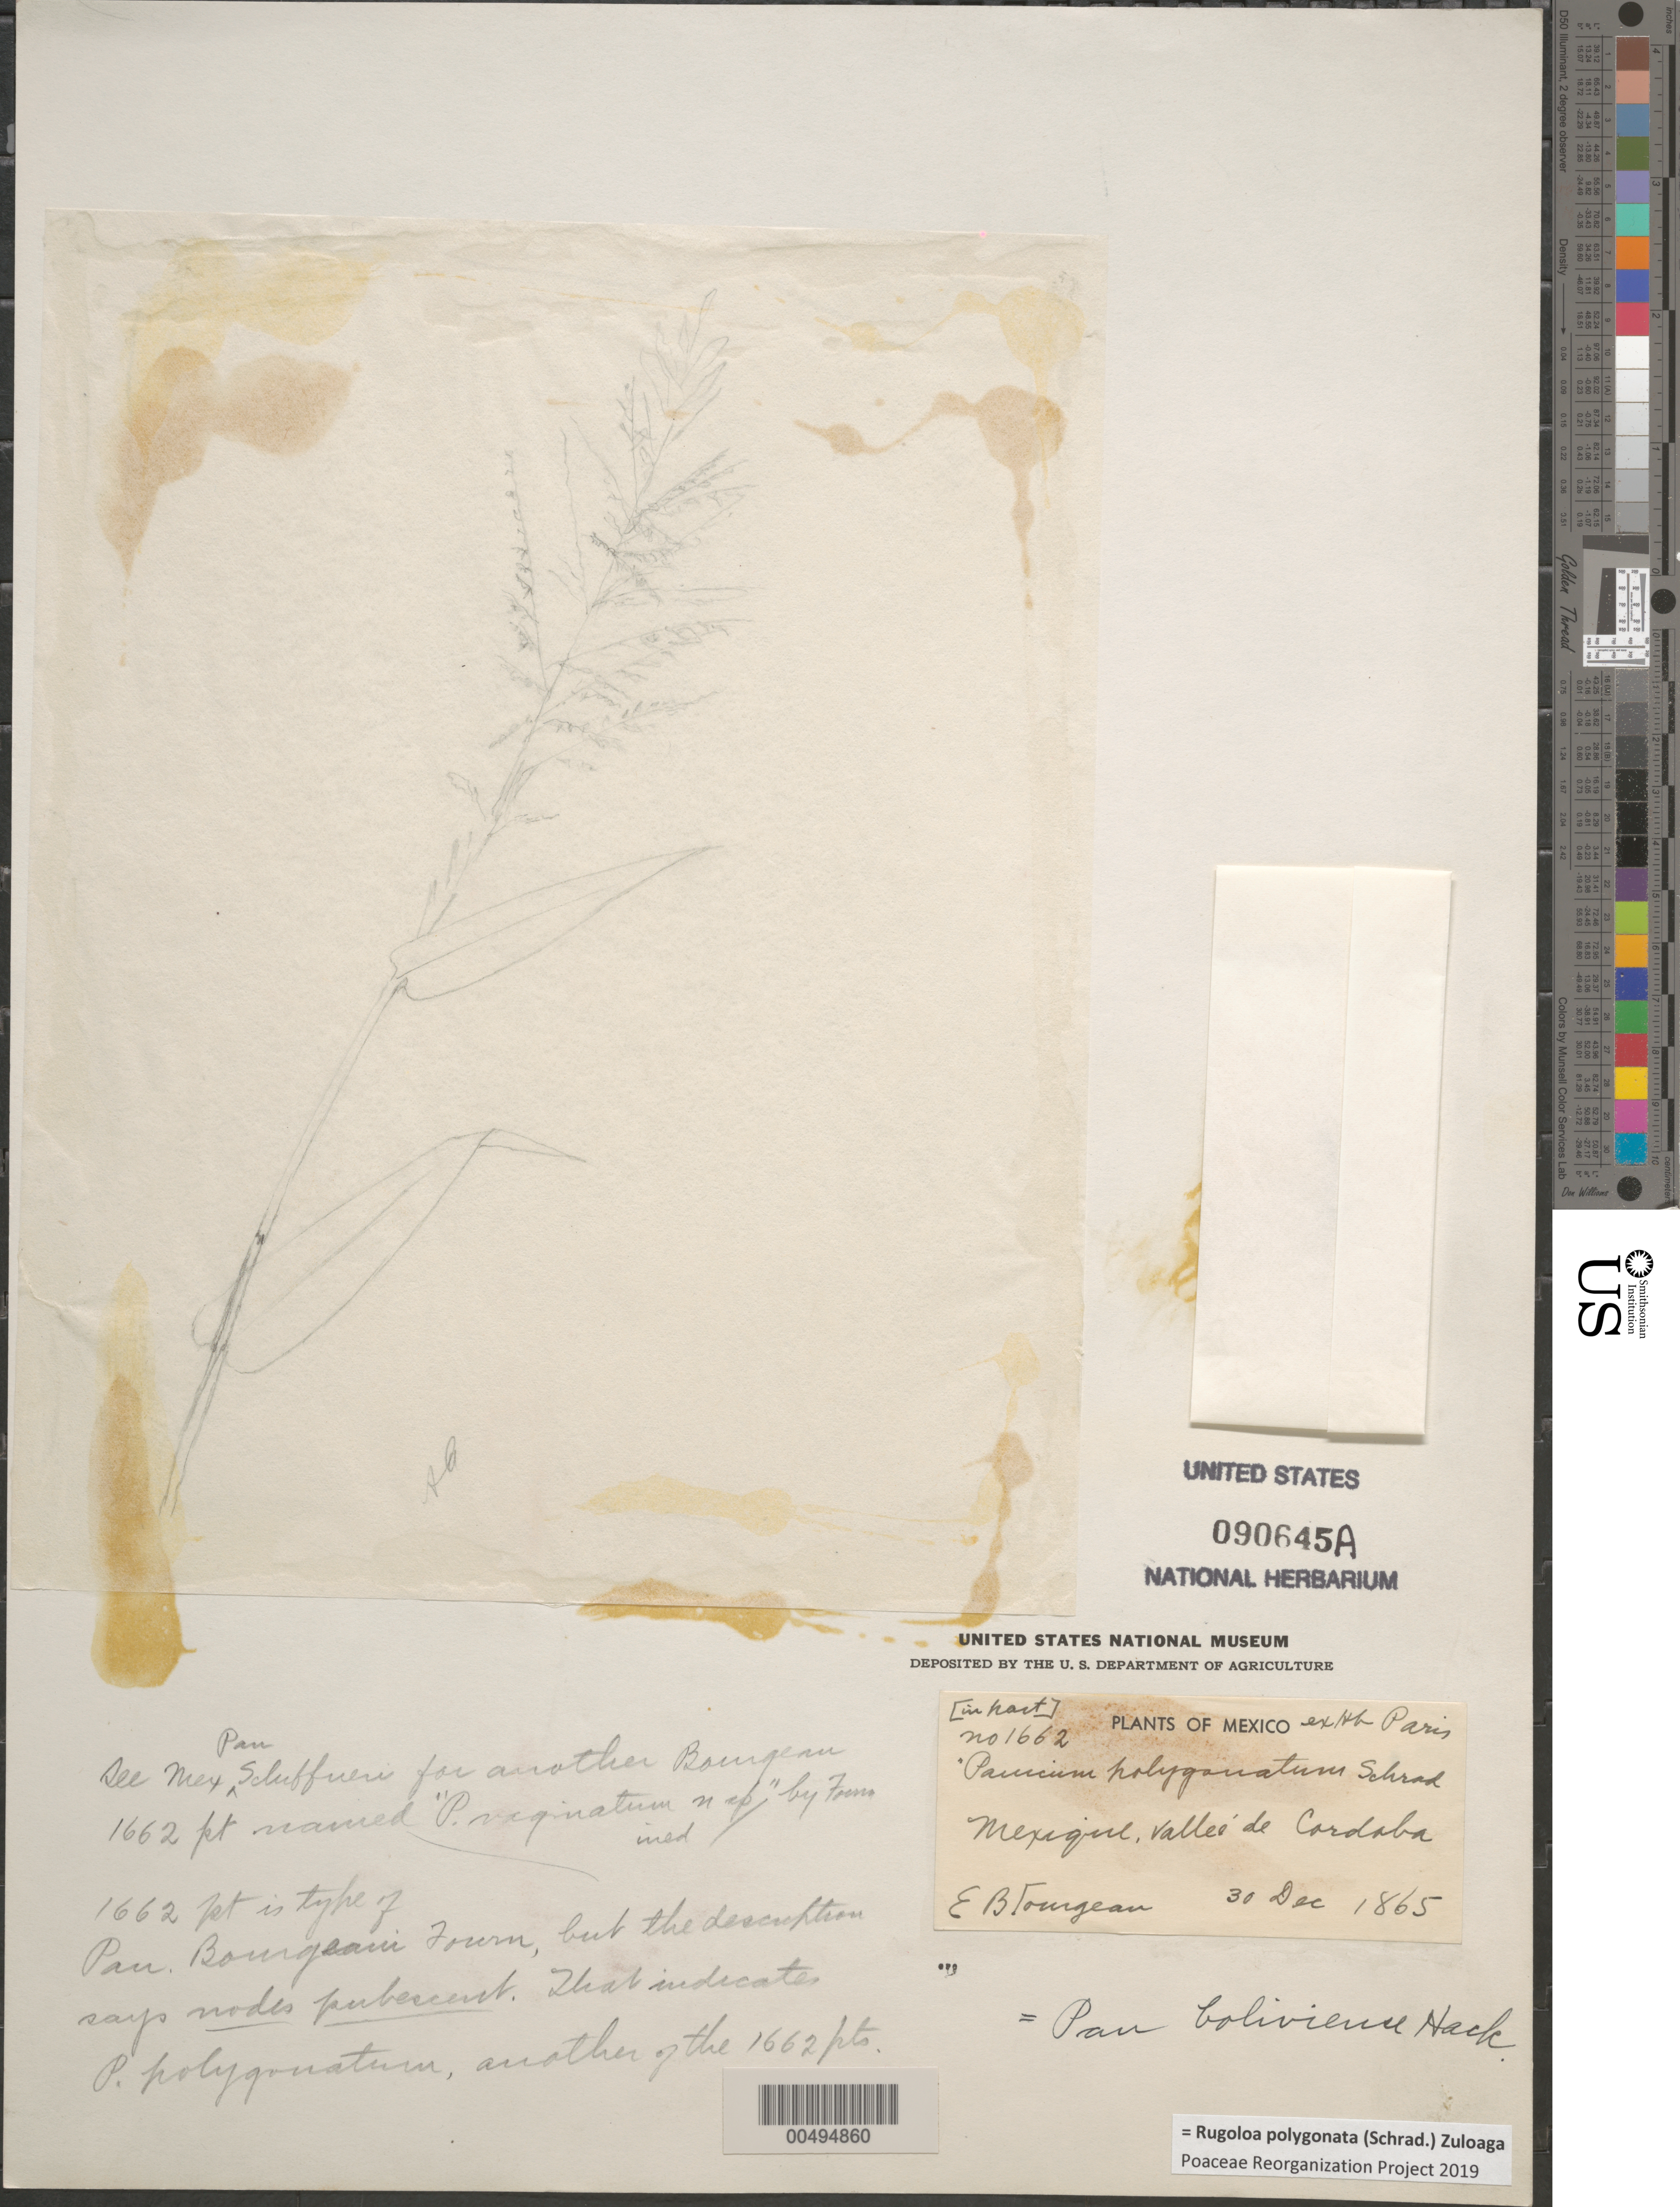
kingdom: Plantae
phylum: Tracheophyta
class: Liliopsida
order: Poales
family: Poaceae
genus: Panicum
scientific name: Panicum boliviense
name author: Hack.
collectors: E. Bourgeau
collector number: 1662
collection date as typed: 30 Dec 1865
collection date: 1865-12-30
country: Mexico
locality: Valle‚ de Córdoba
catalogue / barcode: US 90645A